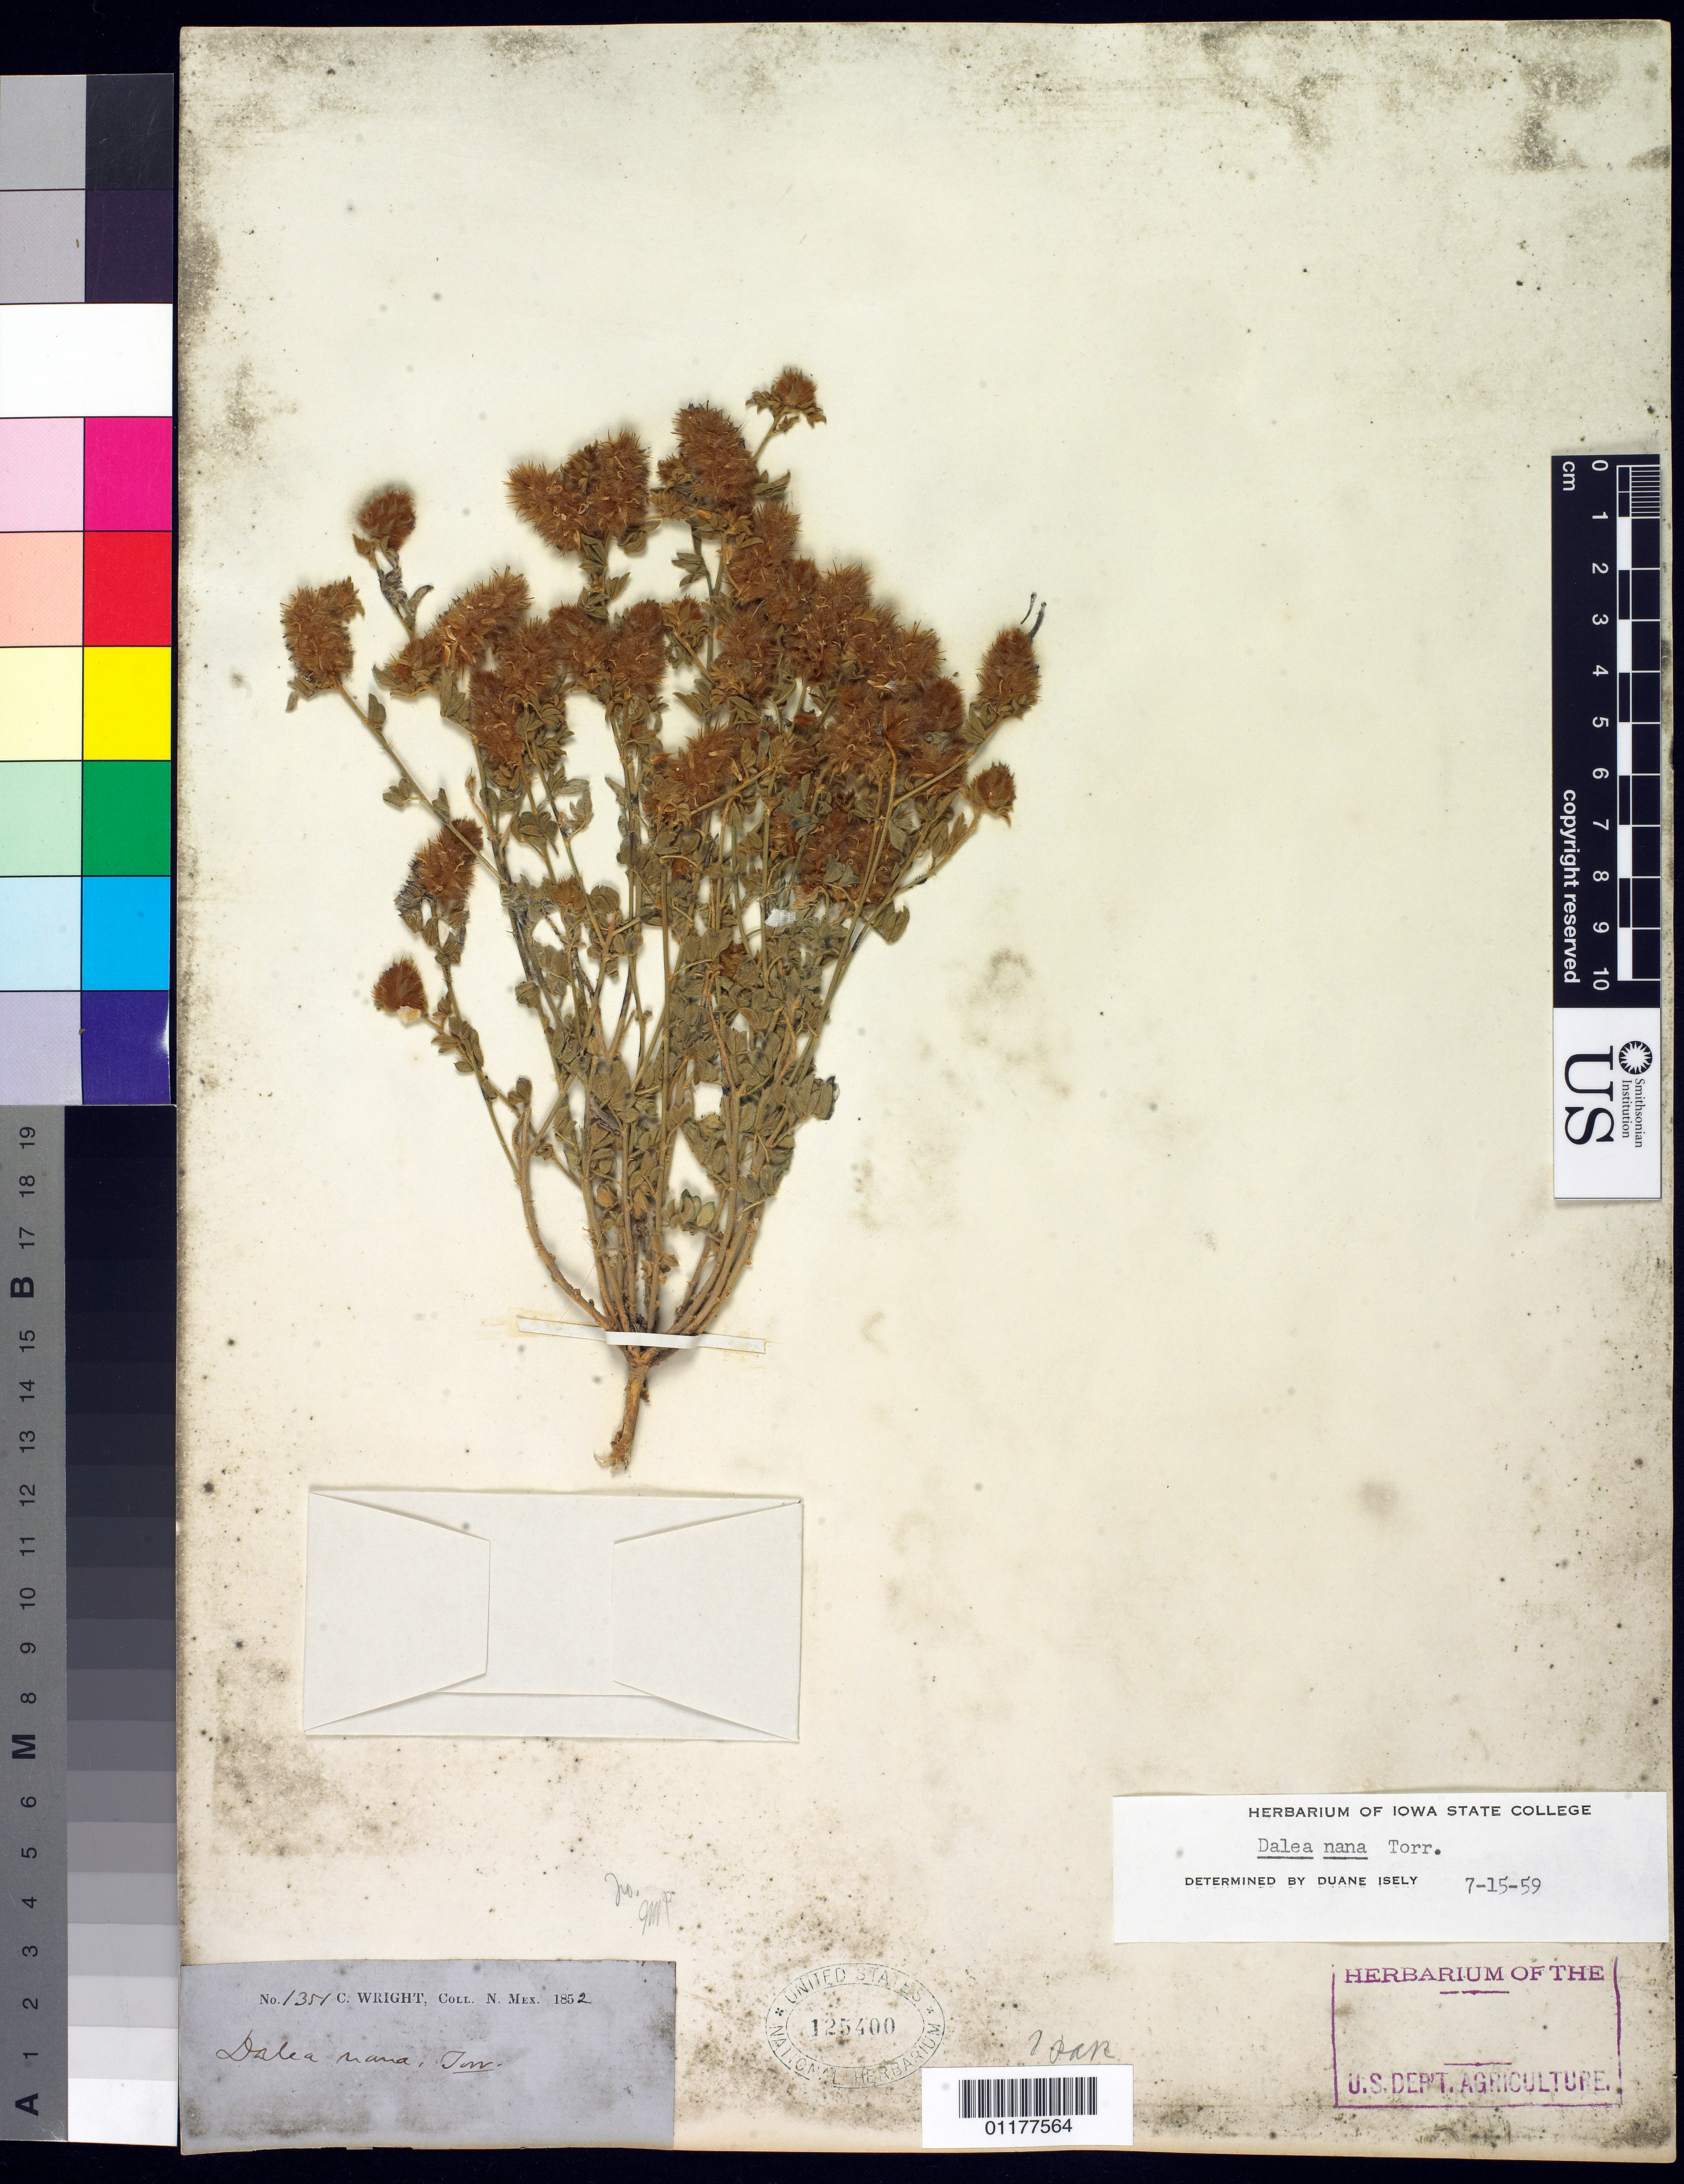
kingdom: Plantae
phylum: Tracheophyta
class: Magnoliopsida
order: Fabales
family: Fabaceae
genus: Dalea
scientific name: Dalea nana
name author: Torr. & A. Gray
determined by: Isely, D.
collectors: C. Wright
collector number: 1351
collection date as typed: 1852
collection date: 1852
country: United States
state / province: New Mexico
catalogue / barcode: US 125400